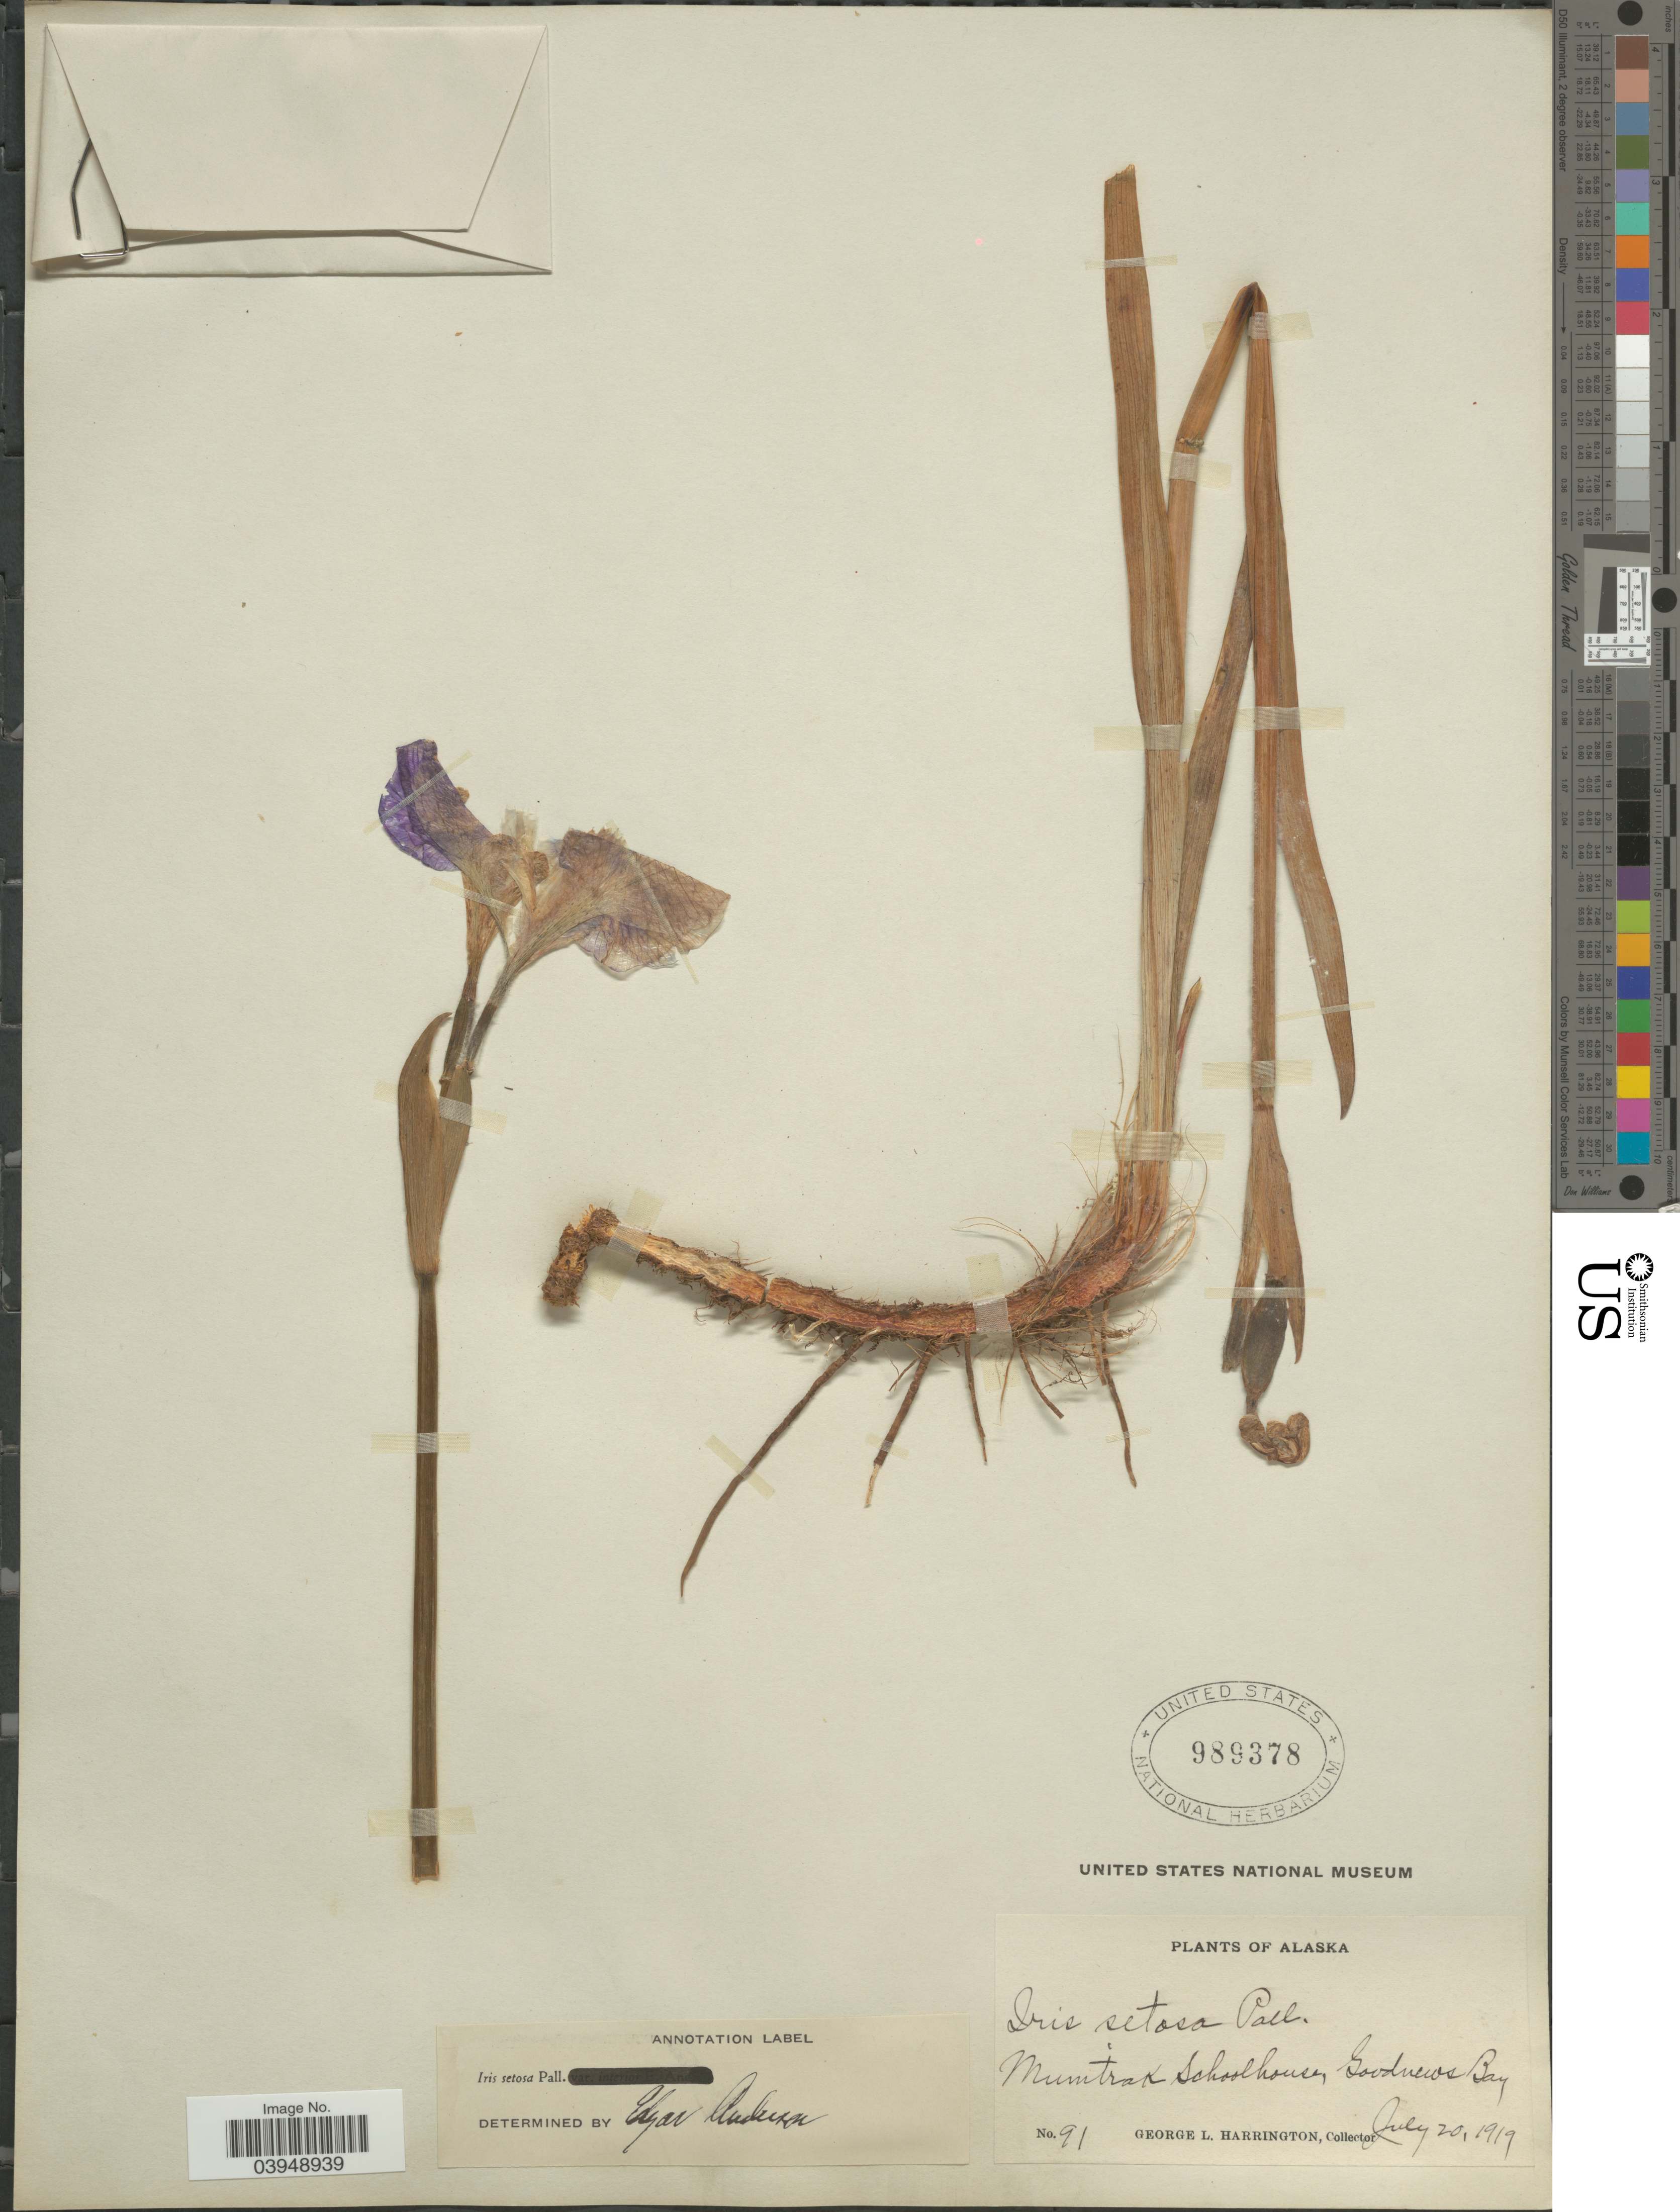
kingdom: Plantae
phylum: Tracheophyta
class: Liliopsida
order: Asparagales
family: Iridaceae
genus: Iris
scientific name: Iris setosa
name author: Pall. ex Link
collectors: G. Harrington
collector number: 91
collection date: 1919-07-20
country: United States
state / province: Alaska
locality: Mumtrak Schoolhouse, Goodnews Bay.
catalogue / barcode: US 989378